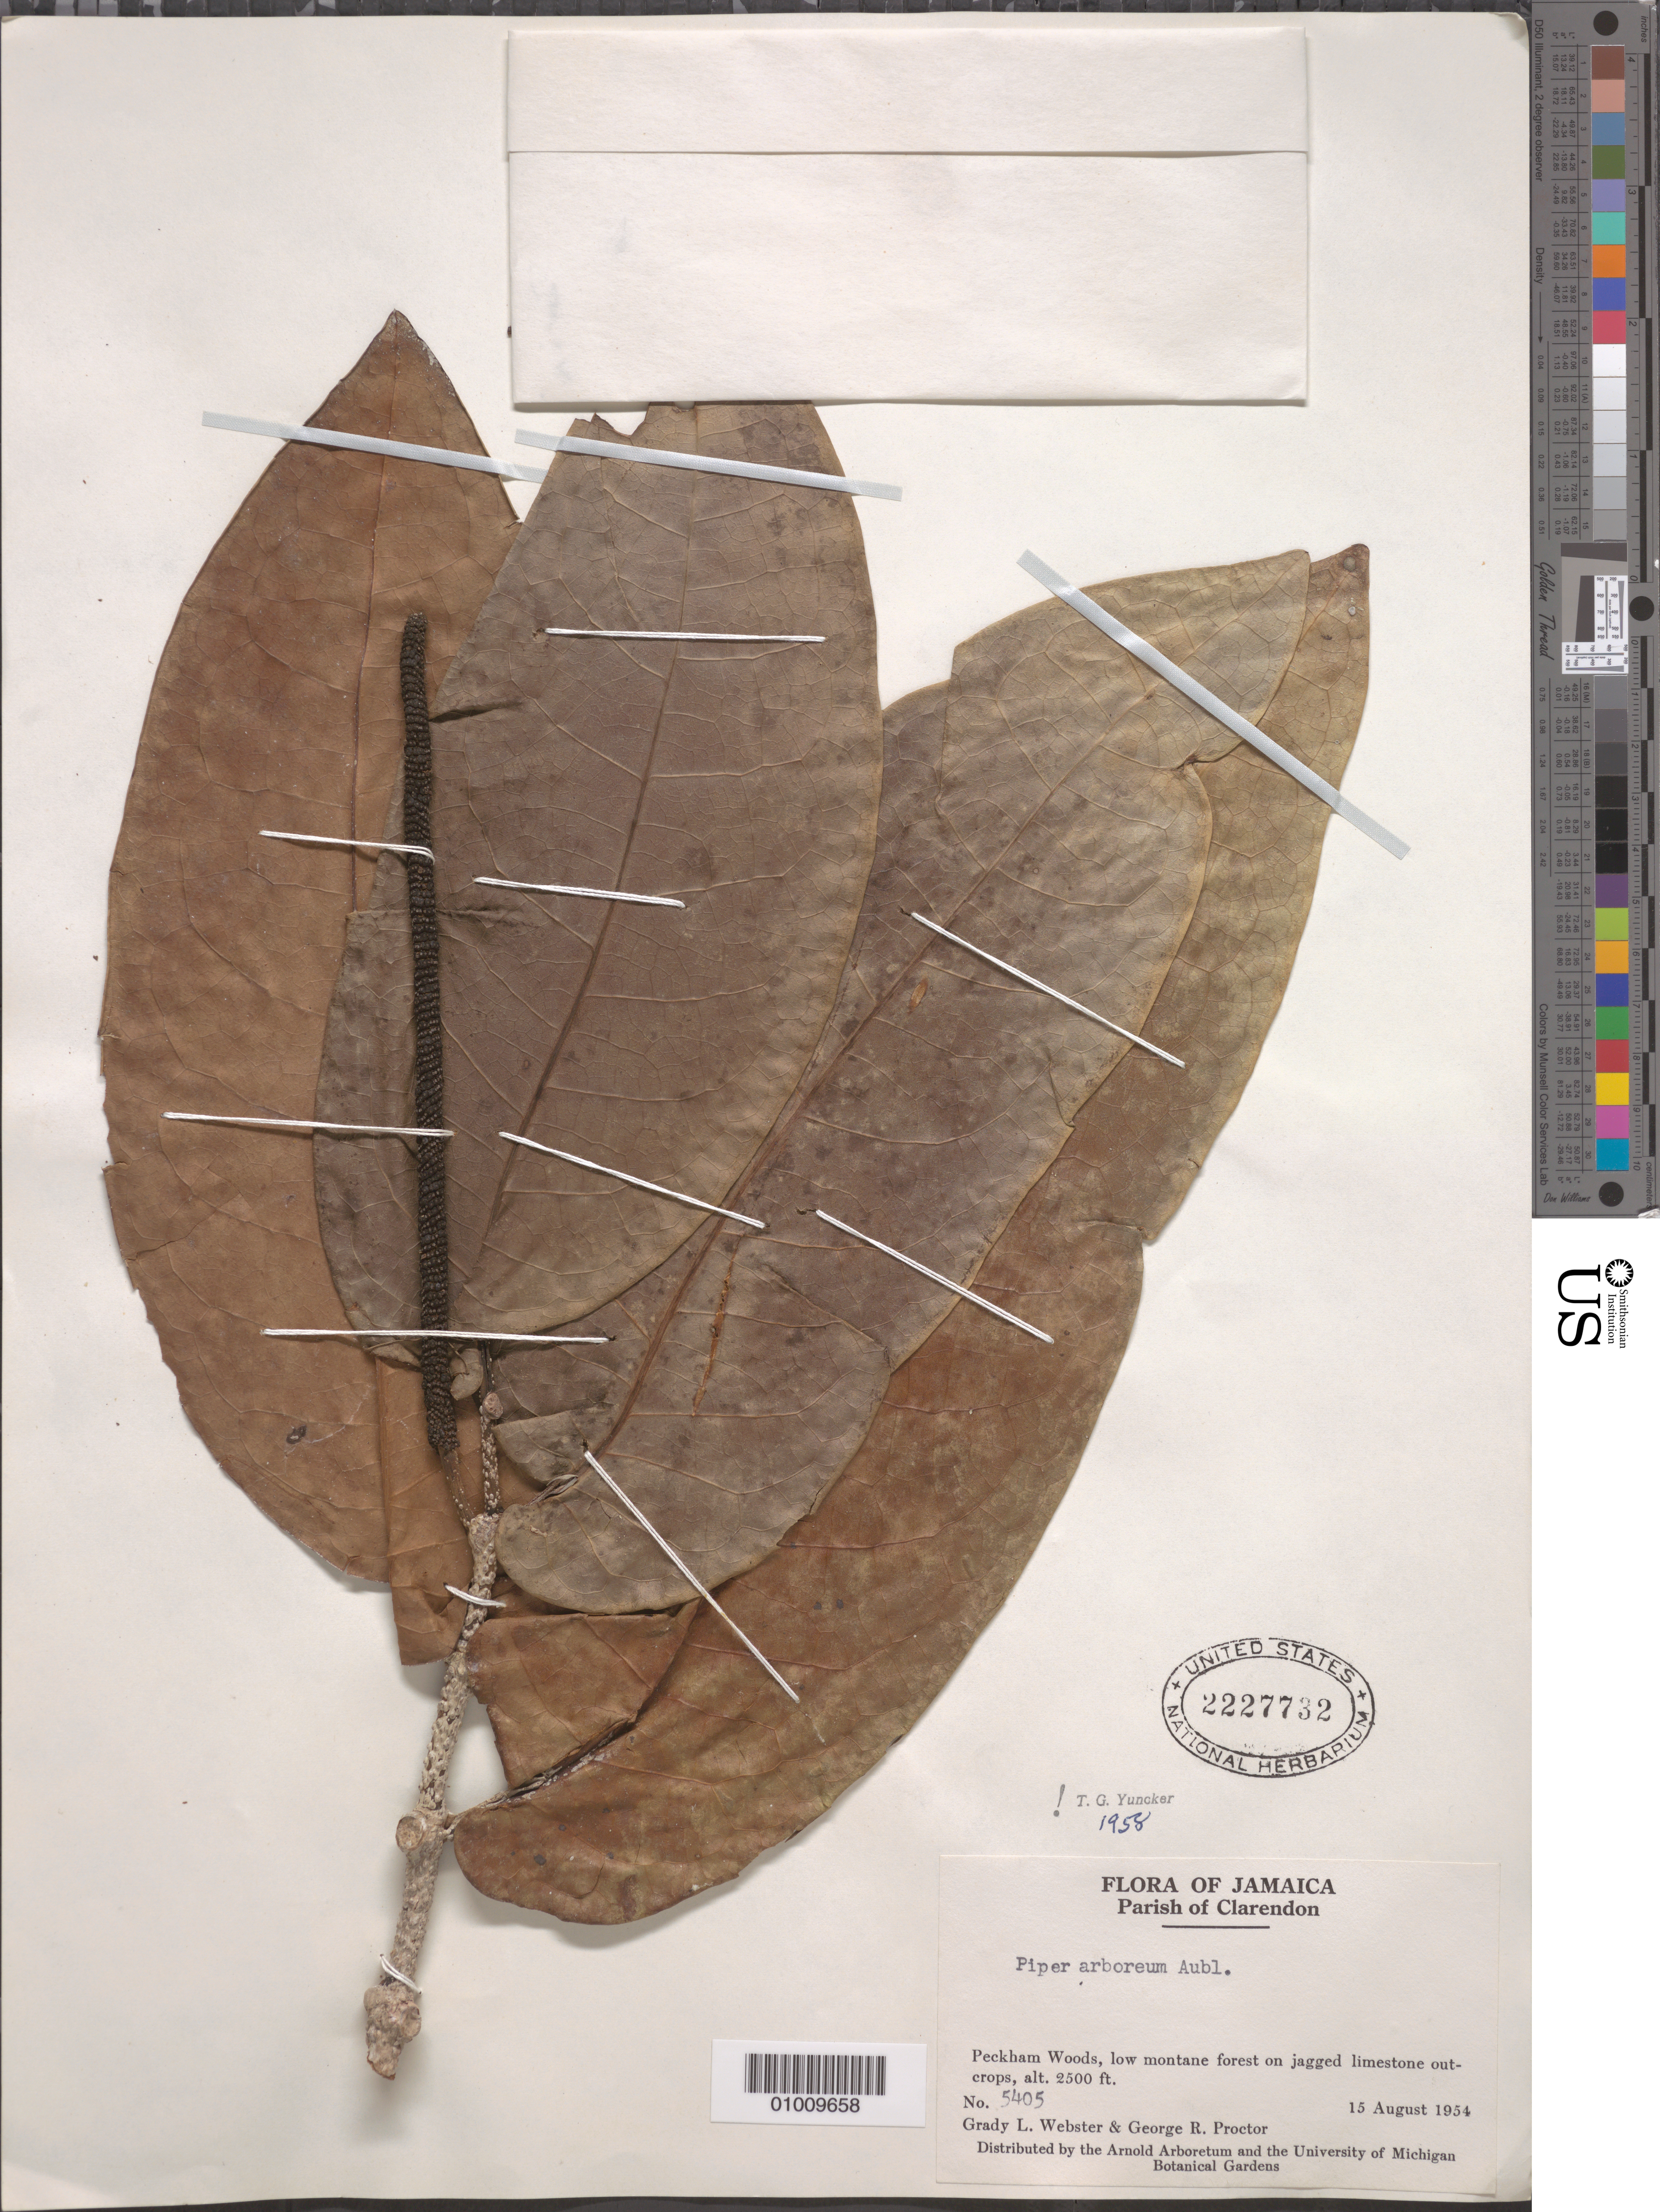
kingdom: Plantae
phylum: Tracheophyta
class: Magnoliopsida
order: Piperales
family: Piperaceae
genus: Piper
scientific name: Piper arboreum var. arboreum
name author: Aubl.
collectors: G. L. Webster & G. R. Proctor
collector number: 5405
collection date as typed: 15 Aug 1954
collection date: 1954-08-15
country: Jamaica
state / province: Clarendon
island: Jamaica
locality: Peckham Woods, low montane forest on jagged limestone out-crops.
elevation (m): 762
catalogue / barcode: US 2227732